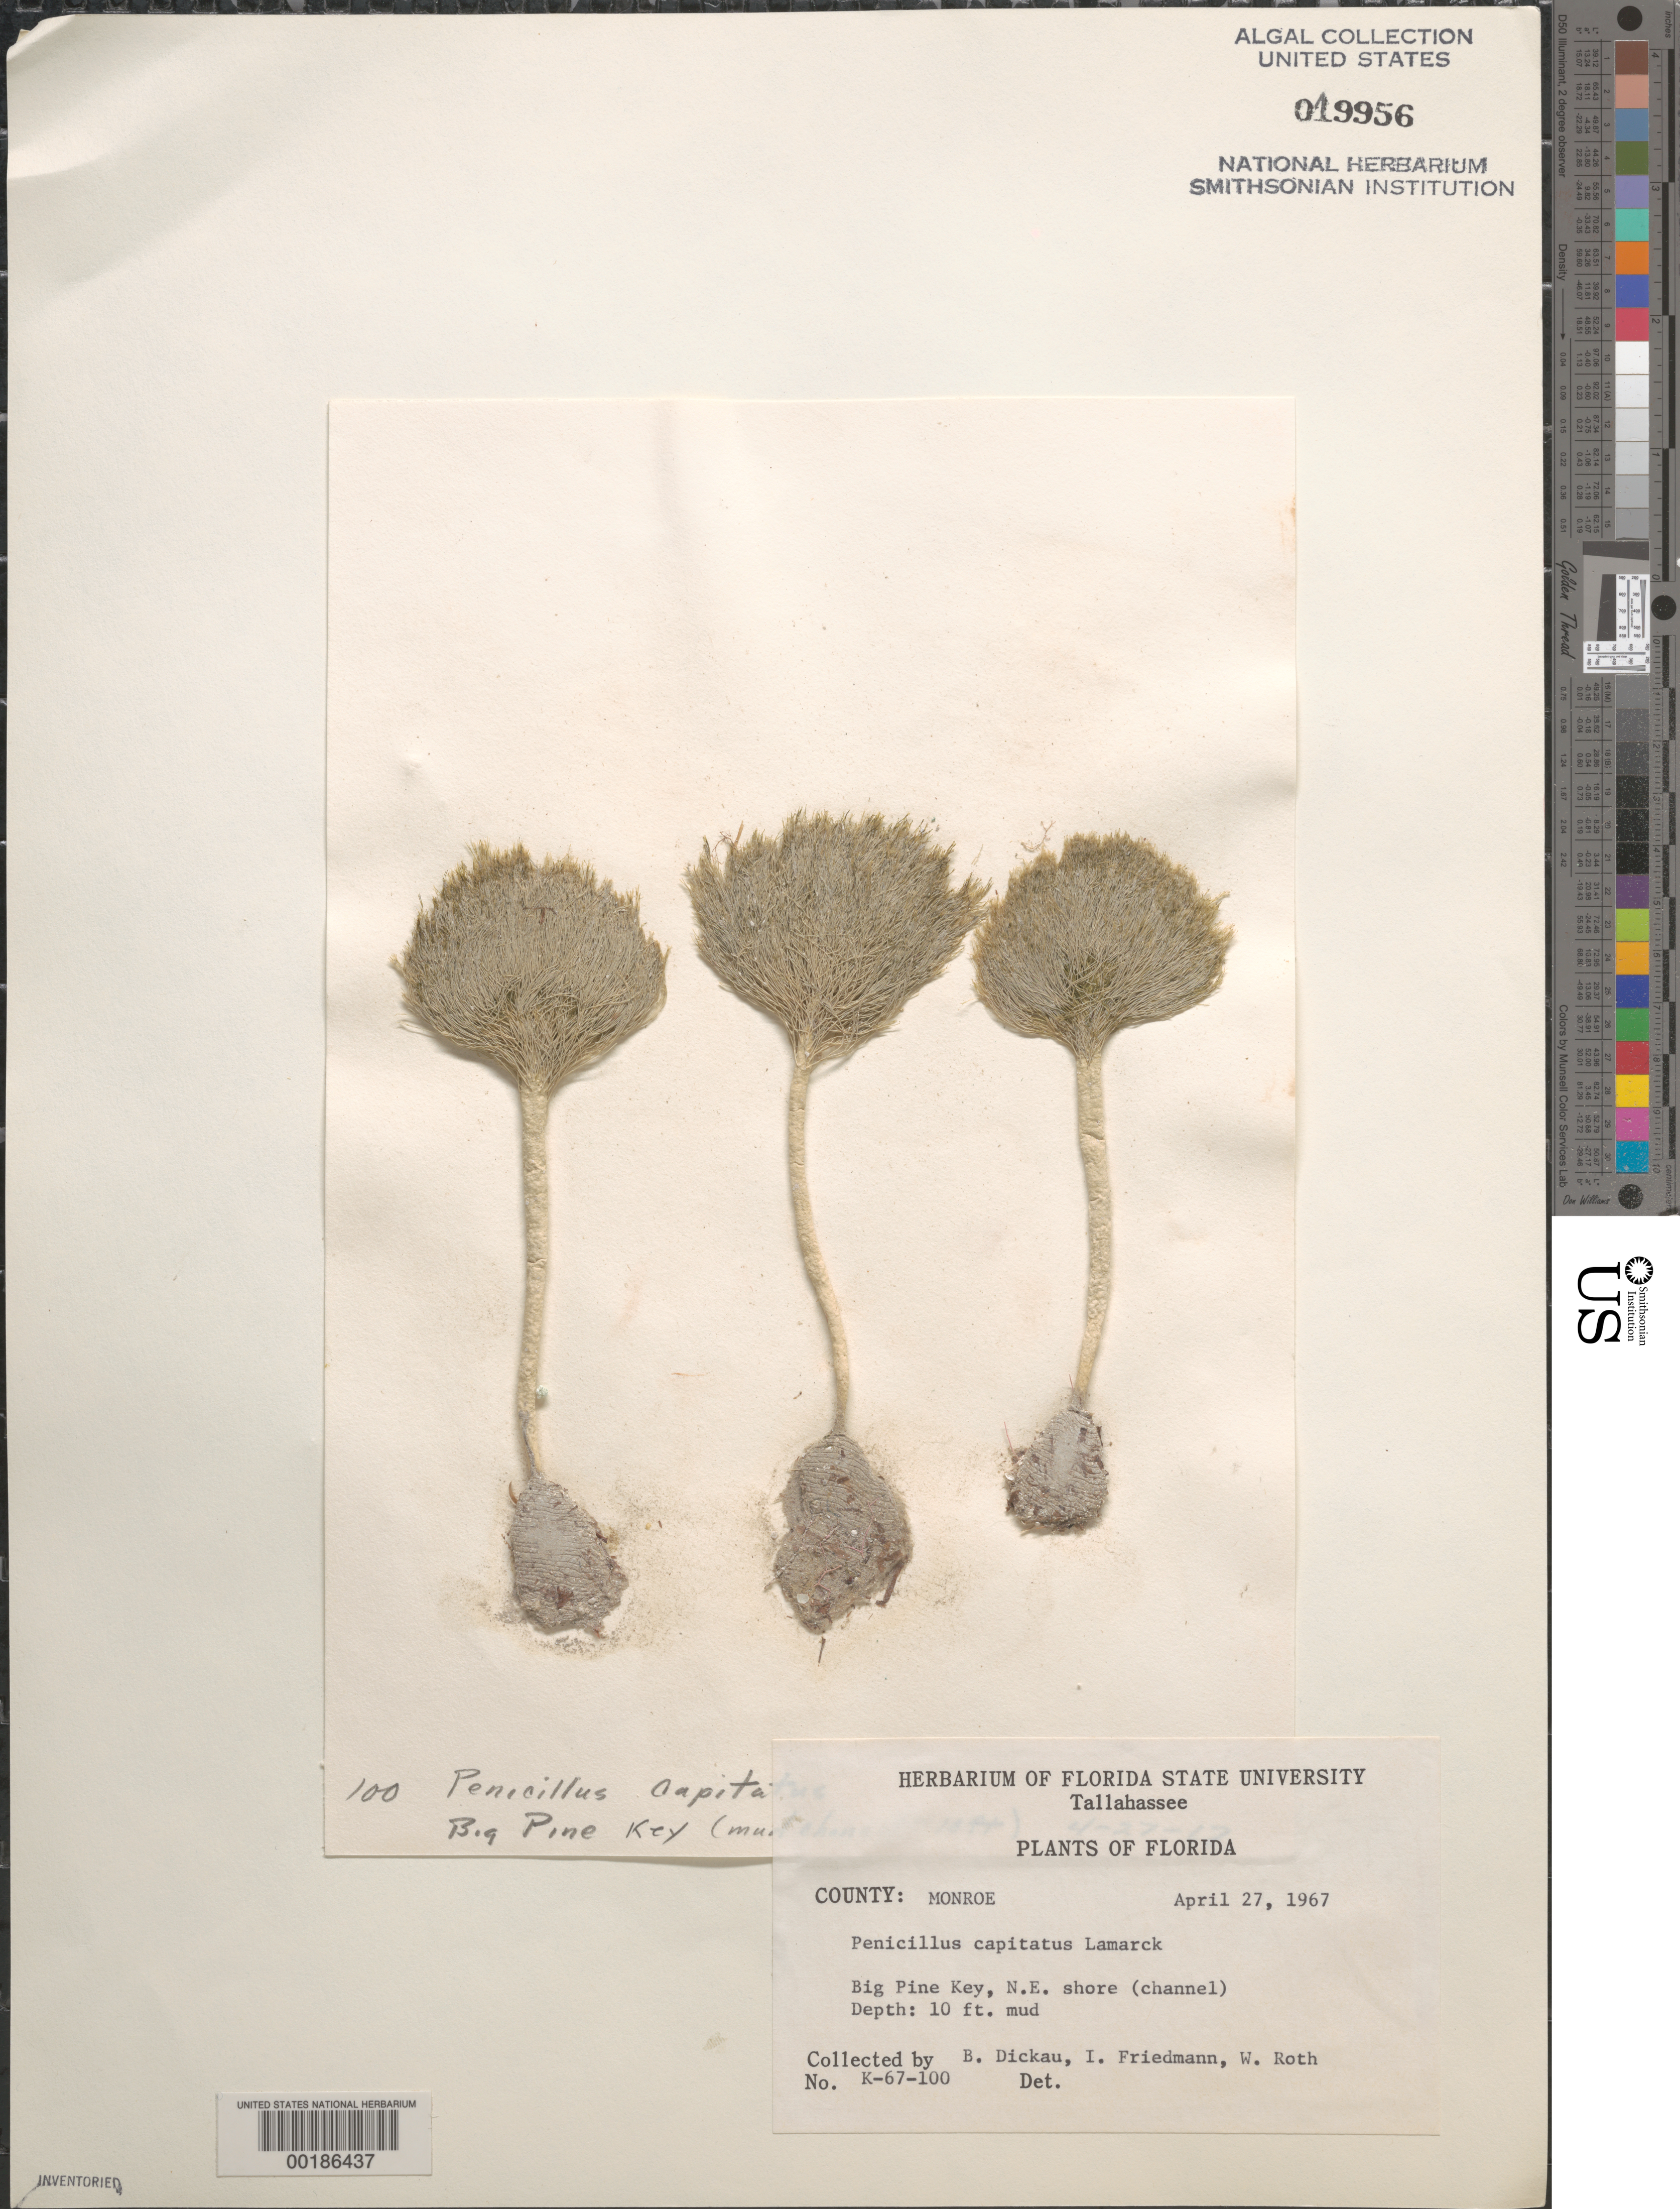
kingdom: Plantae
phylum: Chlorophyta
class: Ulvophyceae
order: Bryopsidales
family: Udoteaceae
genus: Penicillus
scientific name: Penicillus capitatus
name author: Lam.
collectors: B. Dickau, I. Friedmann & W. C. Roth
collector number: K-67-100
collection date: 1967-04-27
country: United States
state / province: Florida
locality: County: Monroe. Big Pine Key, N.E. shore (channel).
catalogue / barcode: US 19956